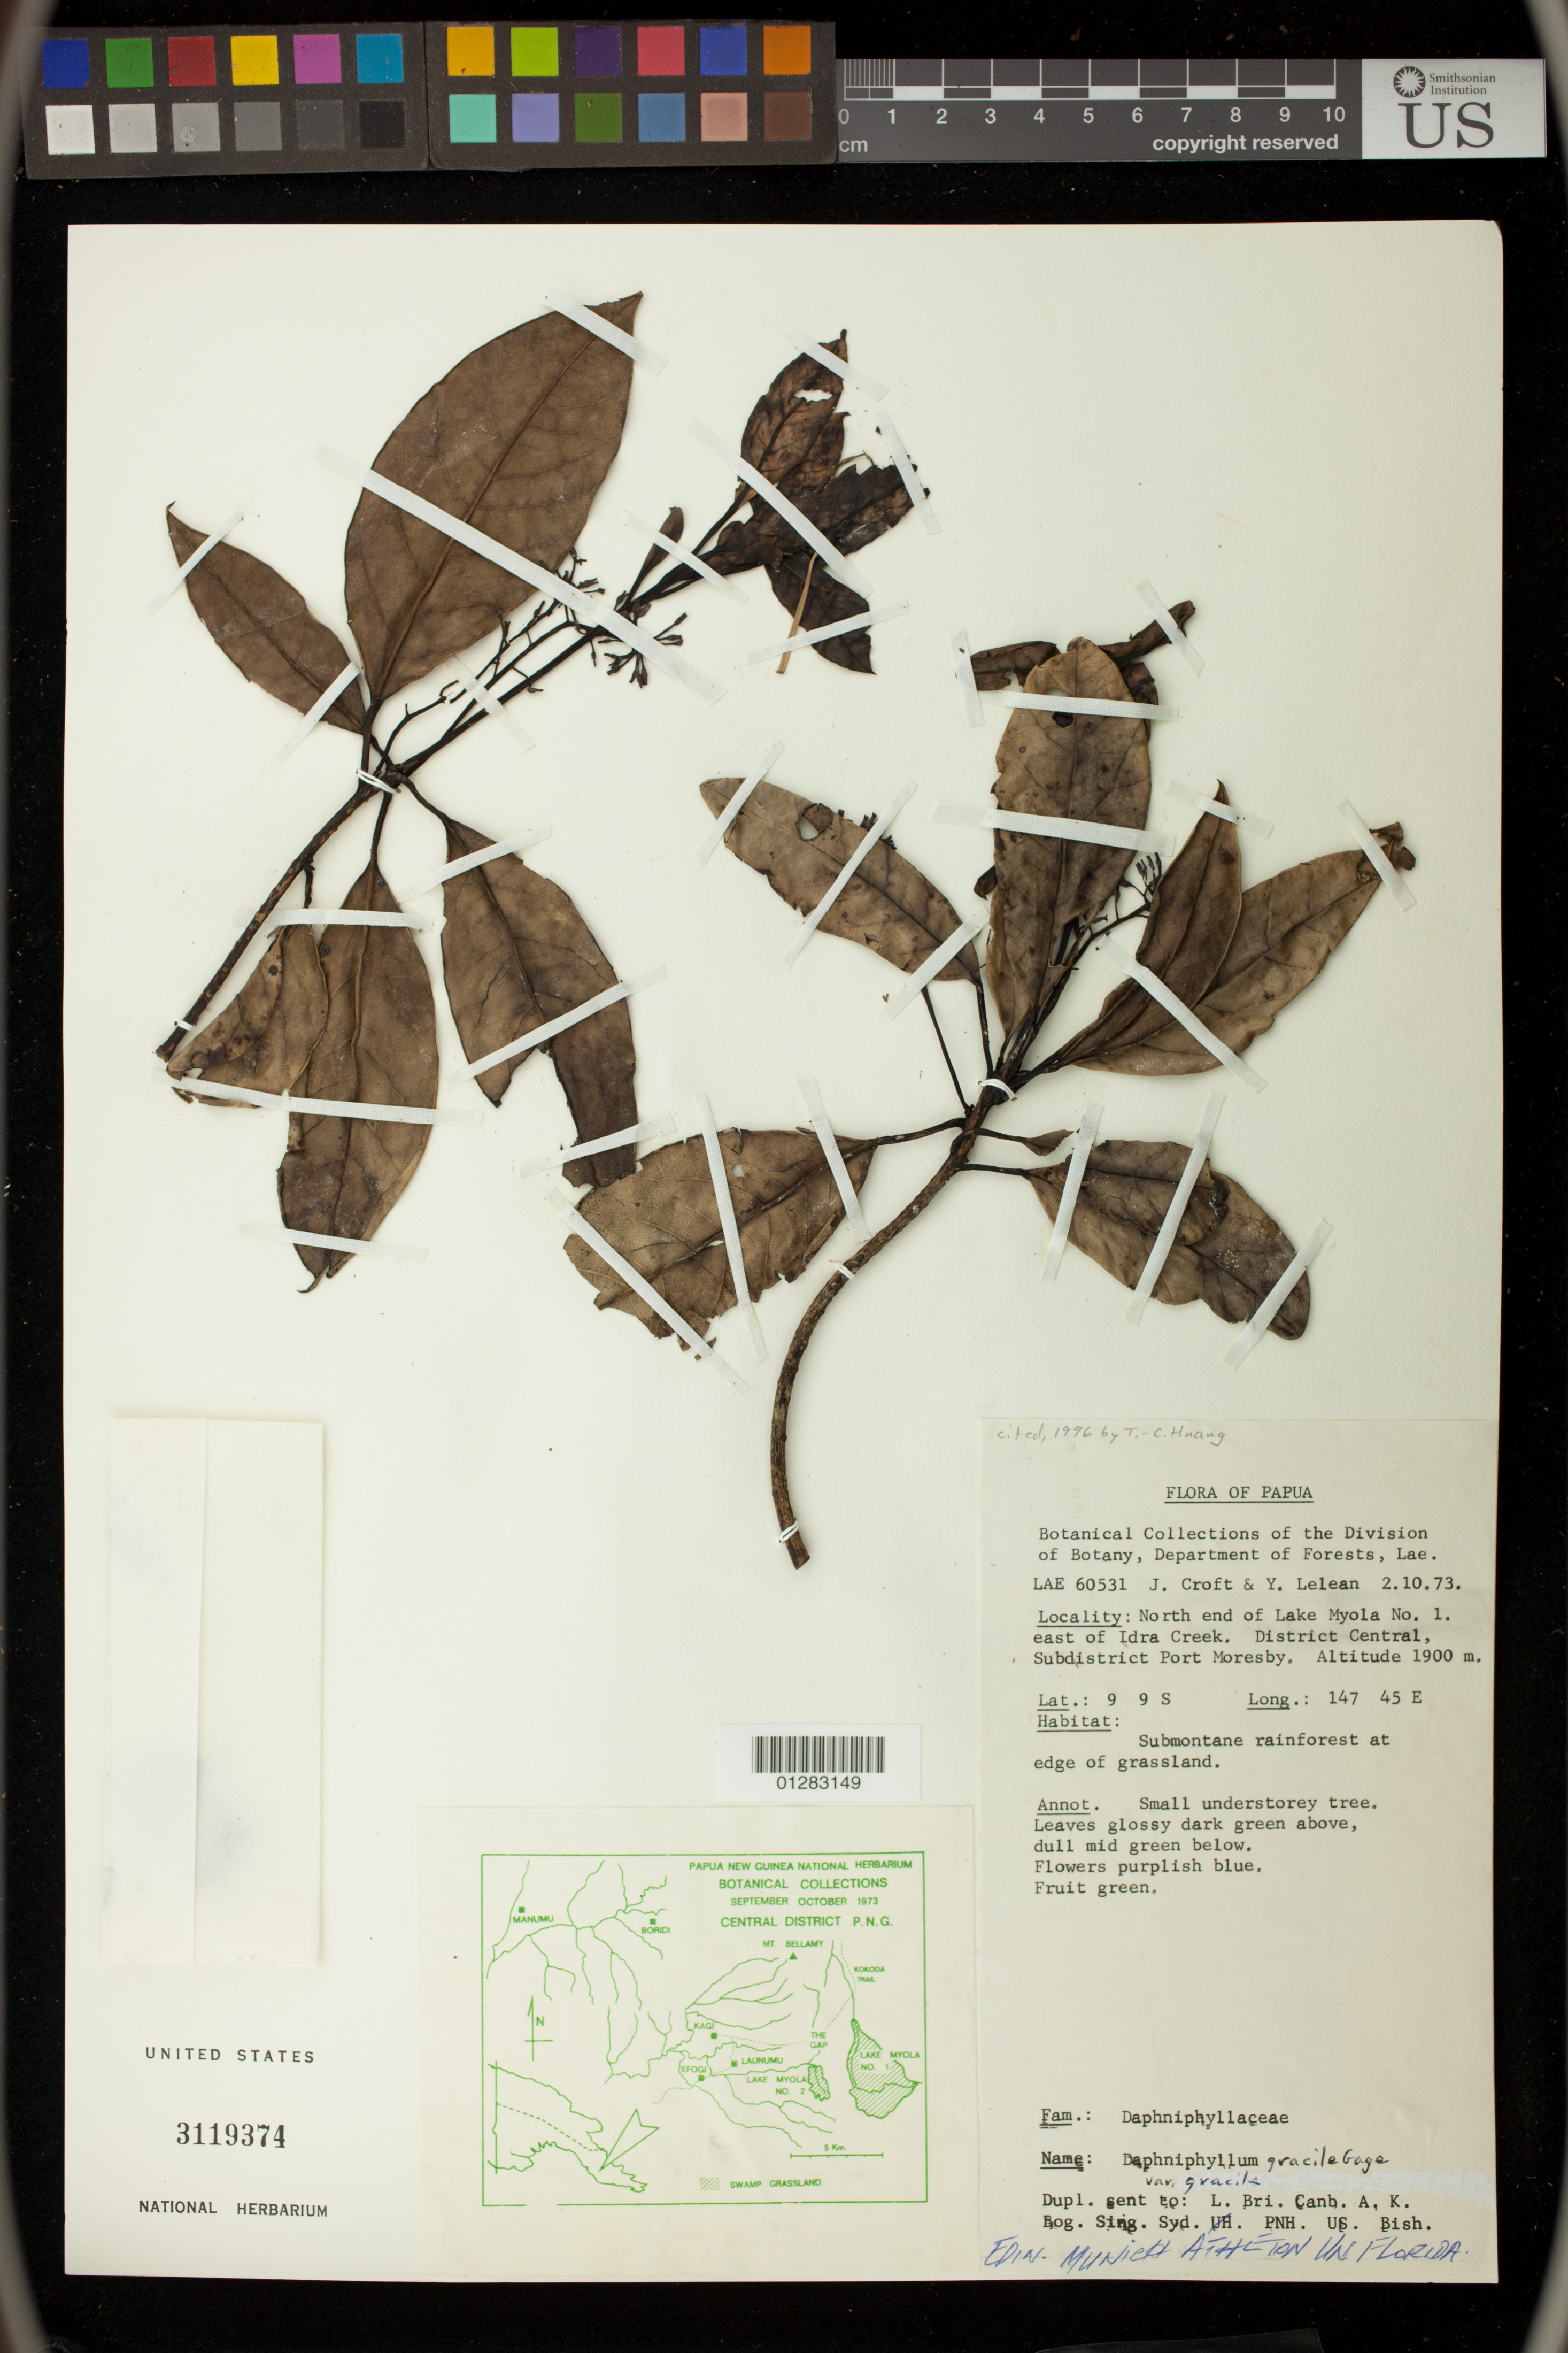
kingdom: Plantae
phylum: Tracheophyta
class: Magnoliopsida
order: Saxifragales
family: Daphniphyllaceae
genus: Daphniphyllum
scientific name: Daphniphyllum gracile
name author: Gage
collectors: J. Croft & Y. Lelean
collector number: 60531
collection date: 1973-10-02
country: Papua New Guinea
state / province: National Capital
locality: North end of Lake Myola No. 1, east of Idra Creek, Subdistrict Port Moresby, District Central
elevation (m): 579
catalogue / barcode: US 3119374